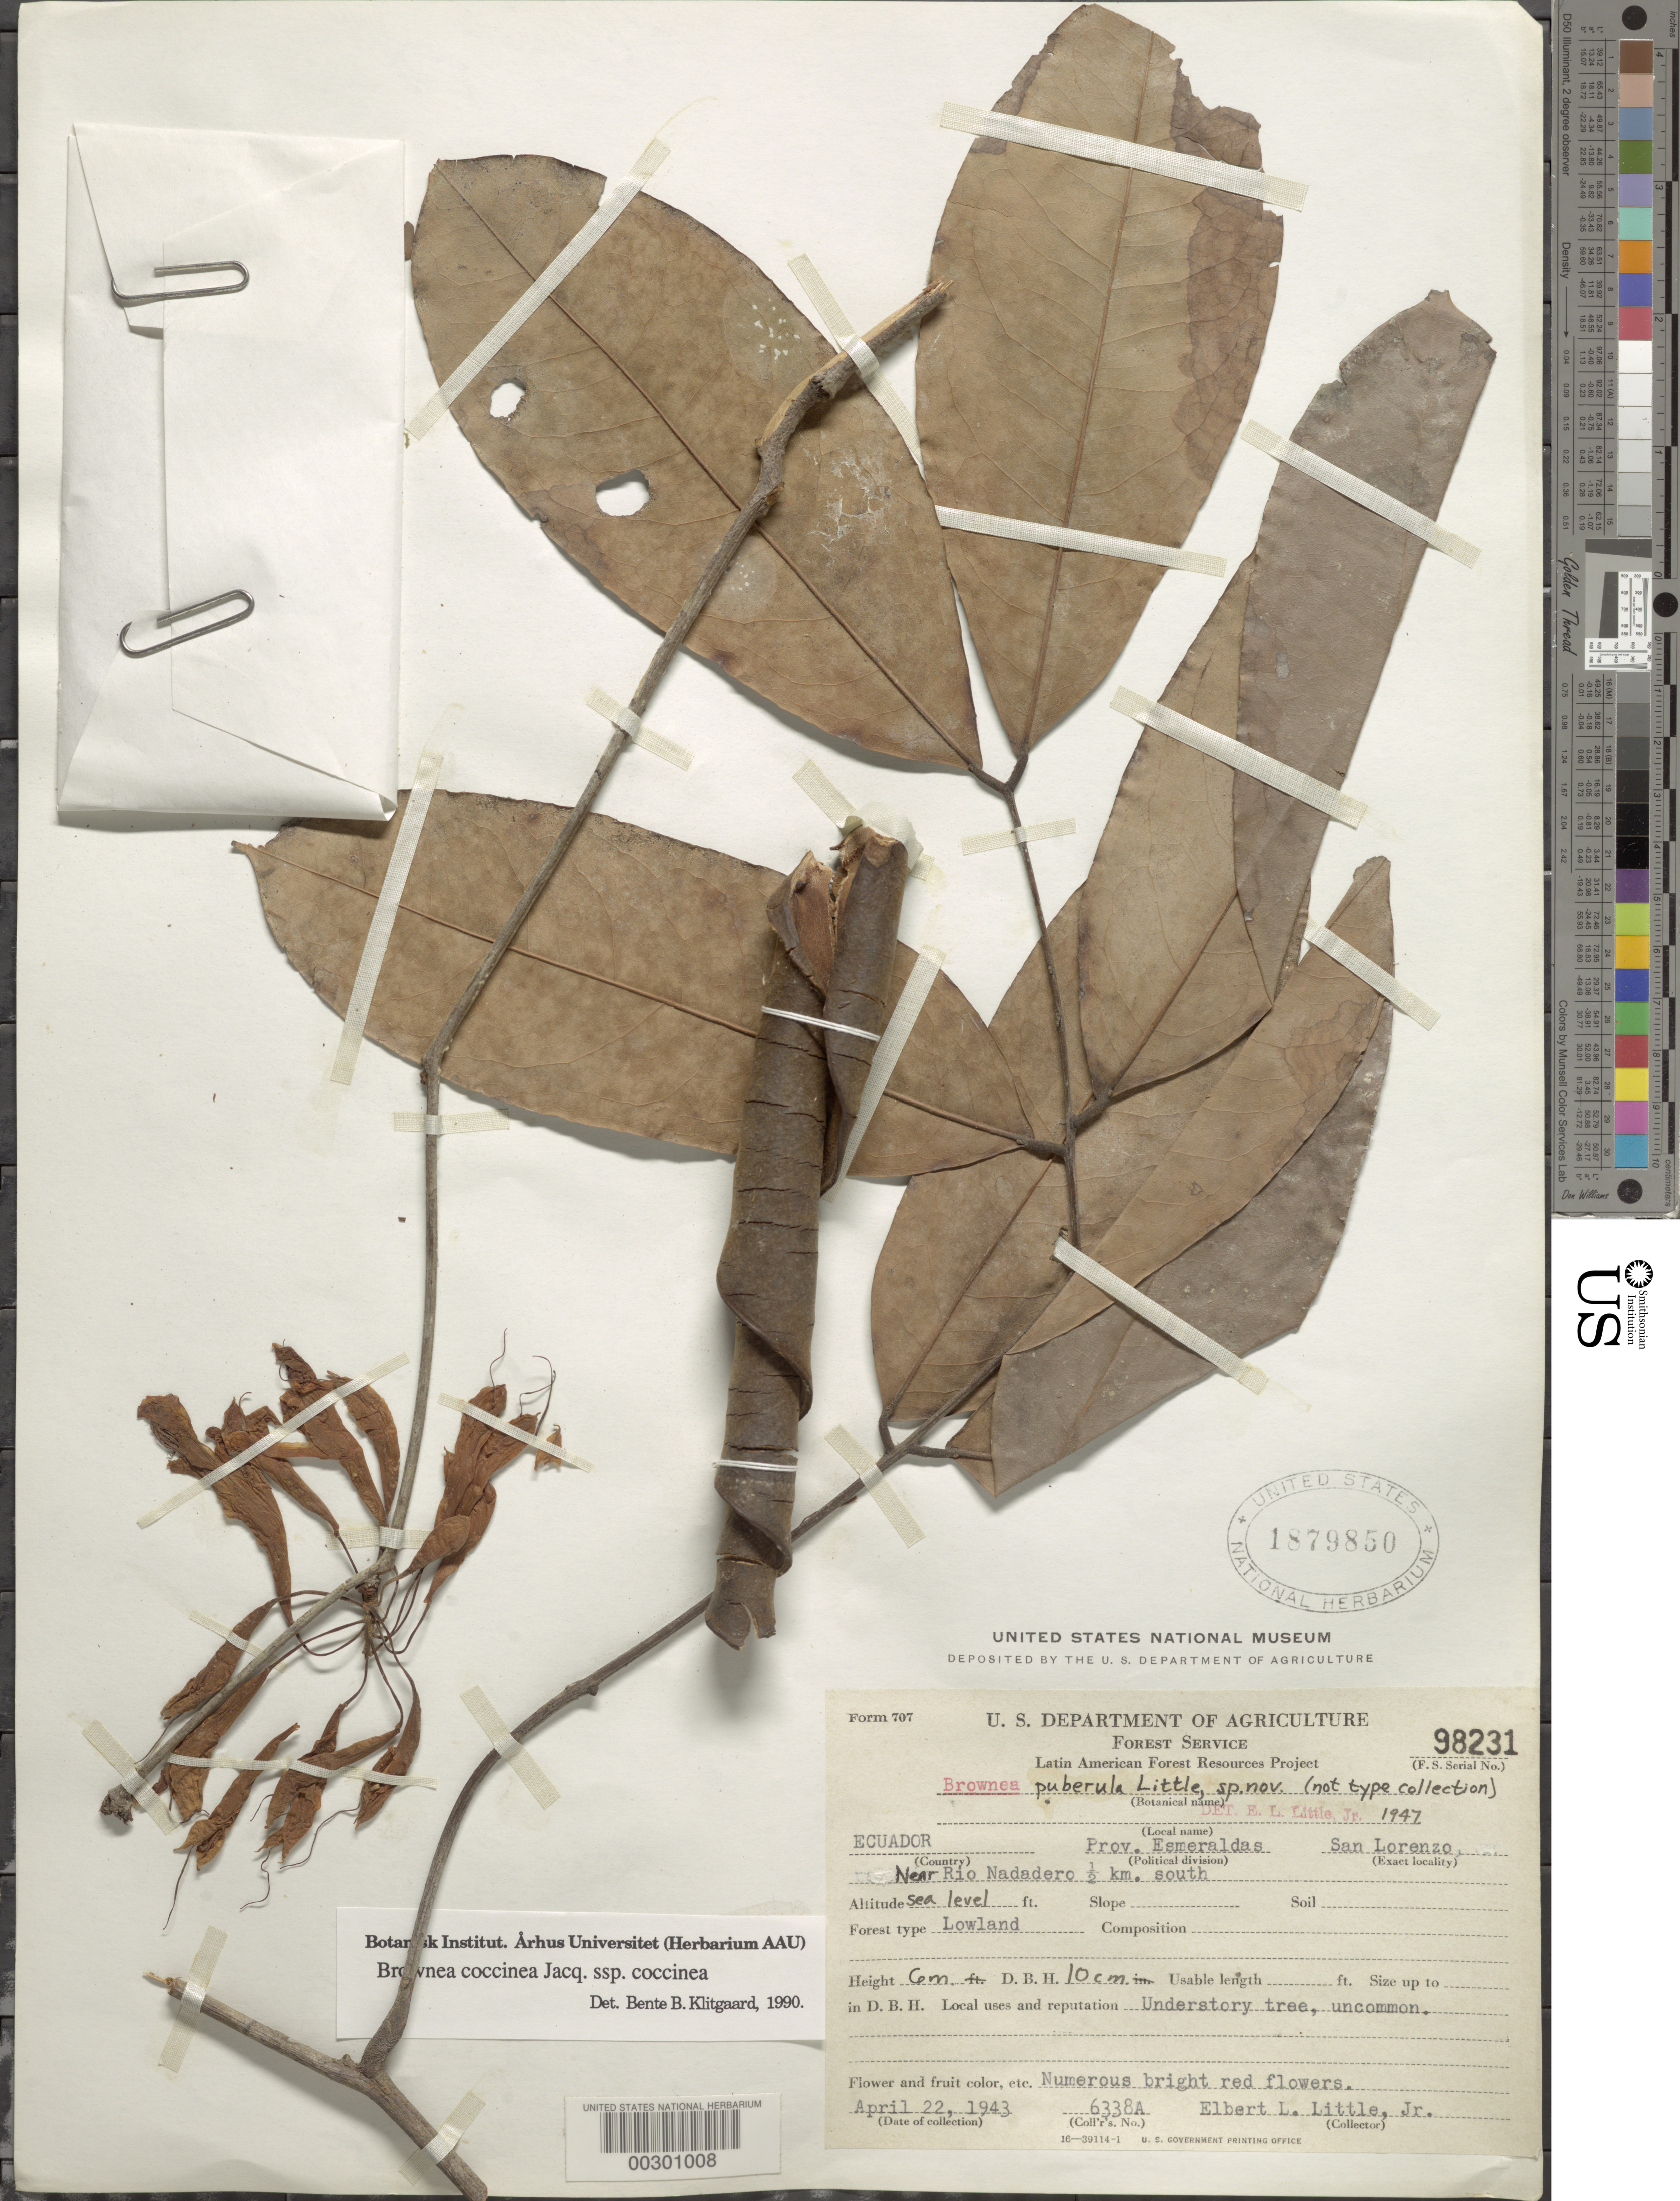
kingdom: Plantae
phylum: Tracheophyta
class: Magnoliopsida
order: Fabales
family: Fabaceae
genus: Brownea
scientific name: Brownea coccinea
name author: Jacq.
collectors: E. L. Little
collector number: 6338a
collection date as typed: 22 Apr 1943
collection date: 1943-04-22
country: Ecuador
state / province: Esmeraldas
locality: Near Rio Nadadero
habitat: Lowland forest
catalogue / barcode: US 1879850